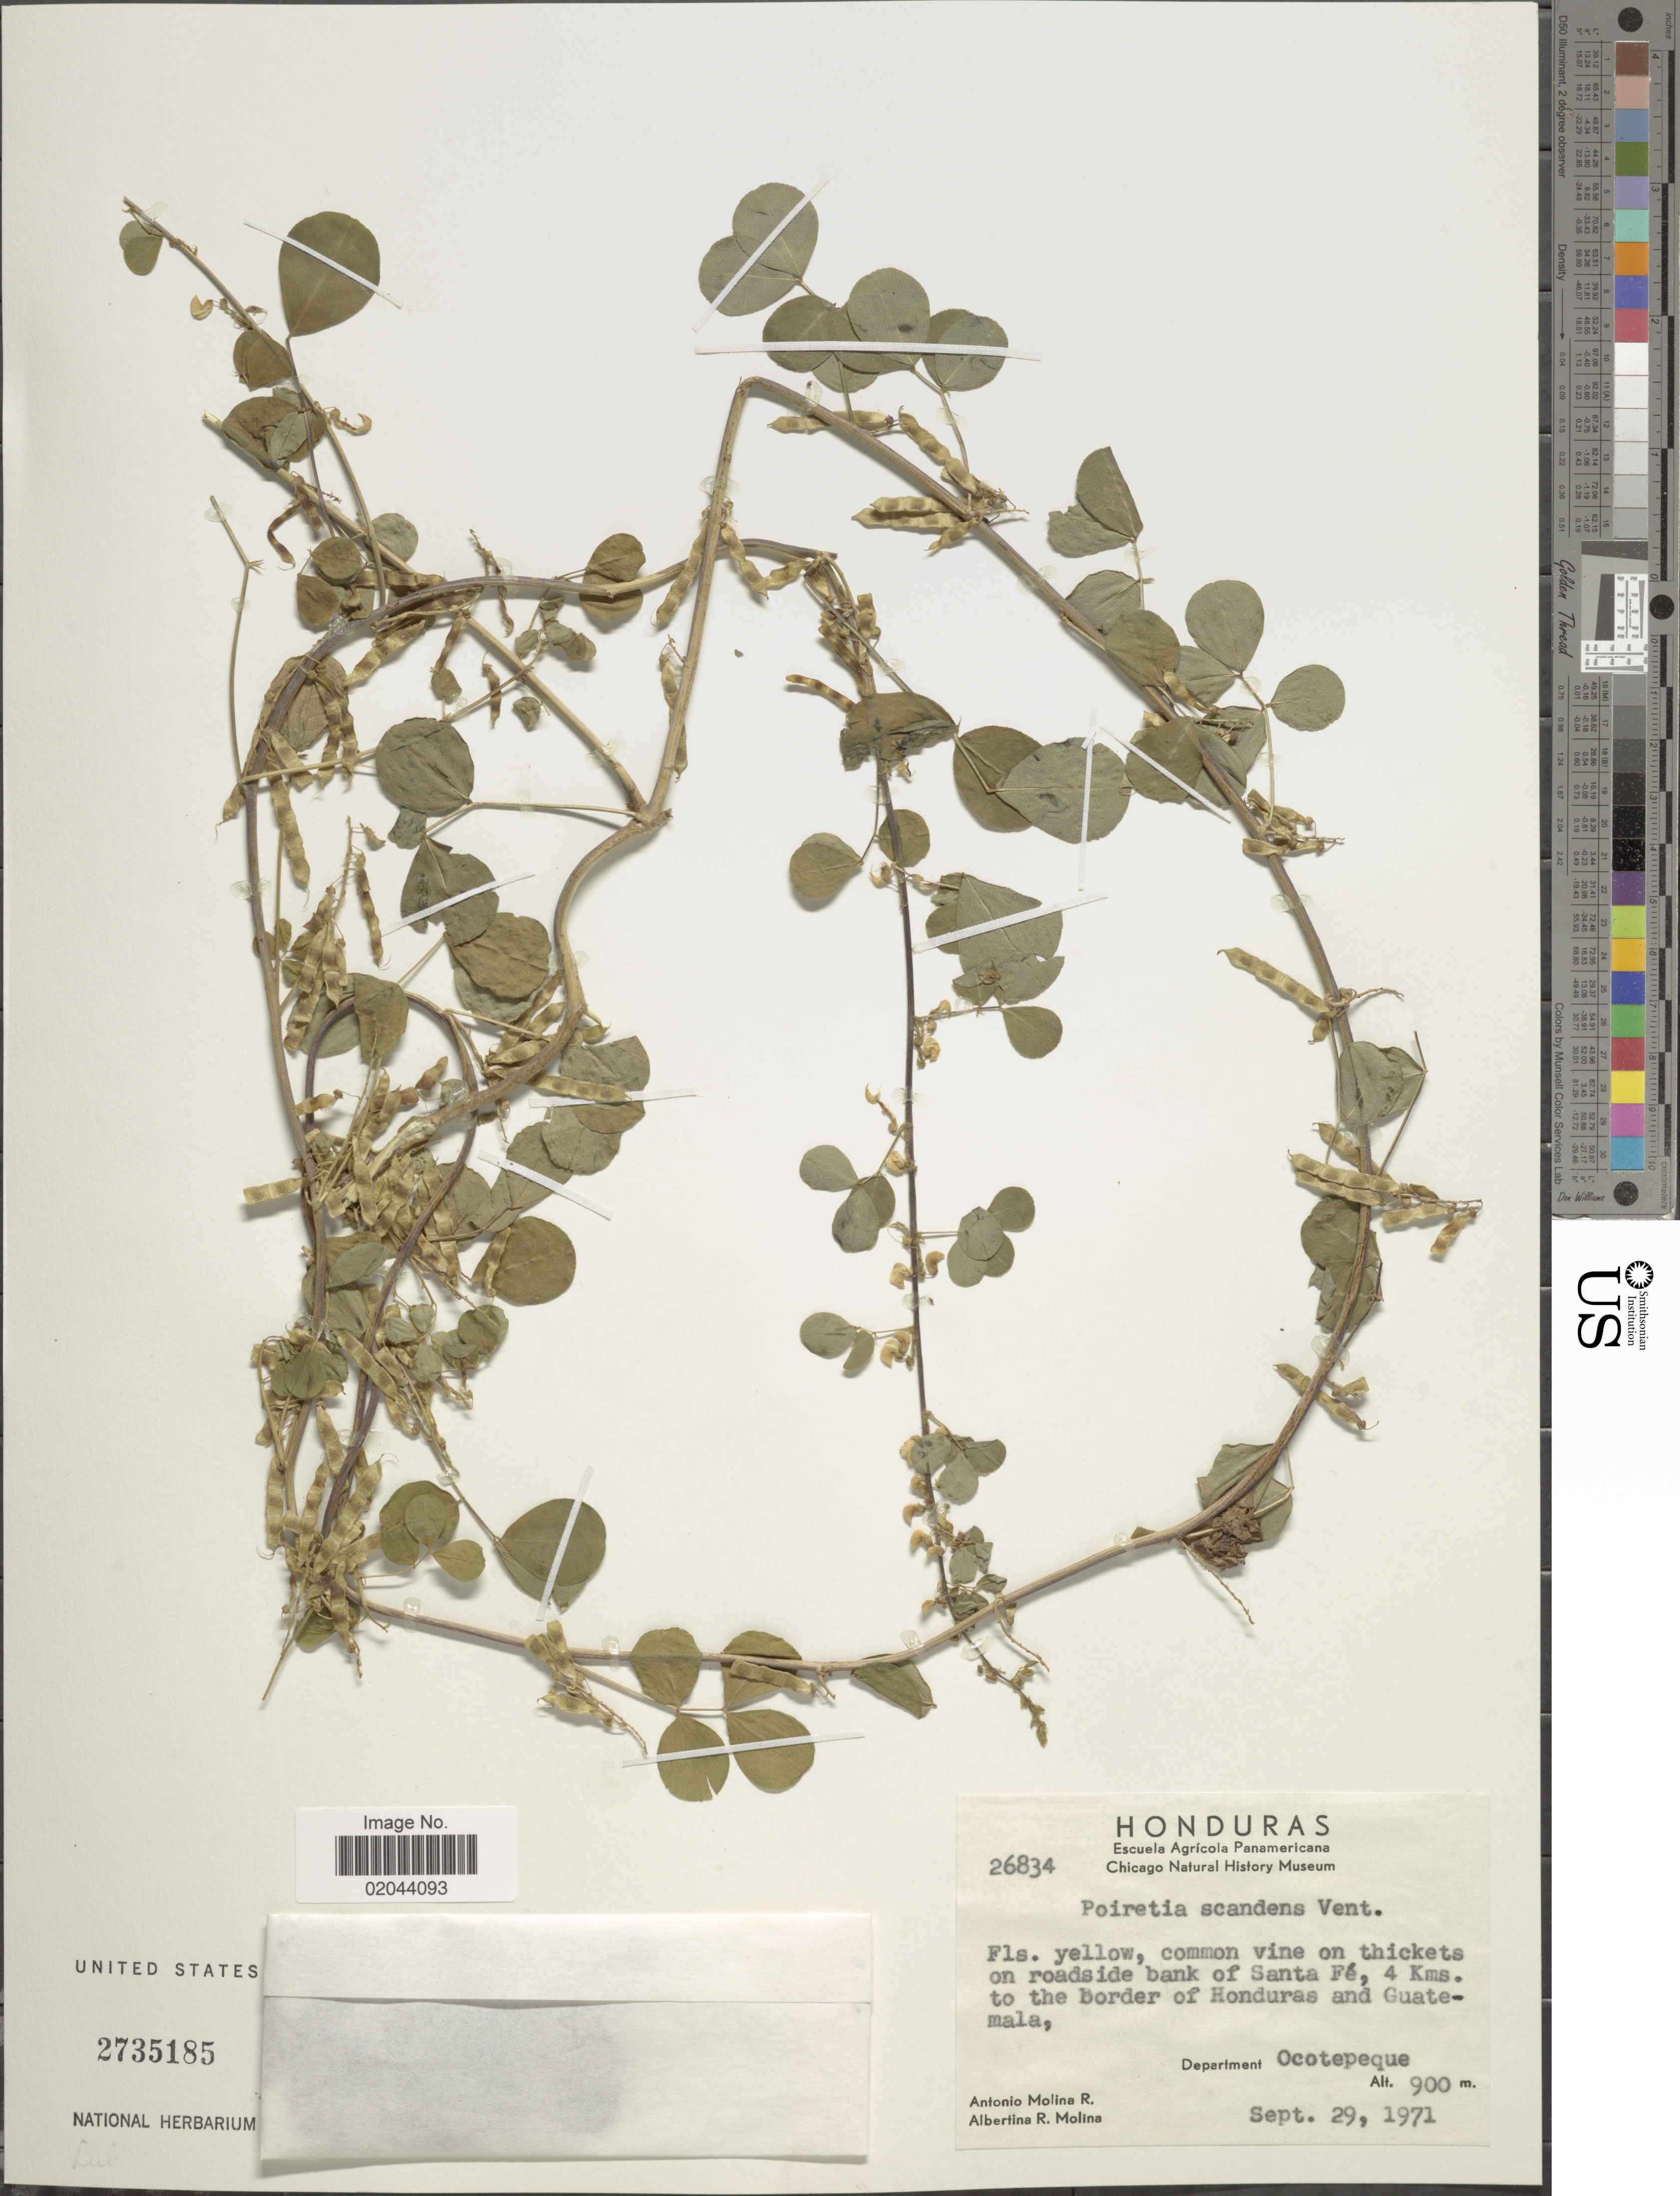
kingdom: Plantae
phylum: Tracheophyta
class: Magnoliopsida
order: Fabales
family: Fabaceae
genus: Poiretia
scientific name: Poiretia scandens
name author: Vent.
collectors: A. Molina R. & A. R. Molina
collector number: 26834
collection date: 1971-09-29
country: Honduras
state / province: Ocotepeque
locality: Common vine on thickets on roadside bank of Santa Fé, 4 Kms to the border of Honduras and Guatemala, Department Ocotepeque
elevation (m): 900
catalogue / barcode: US 2735185